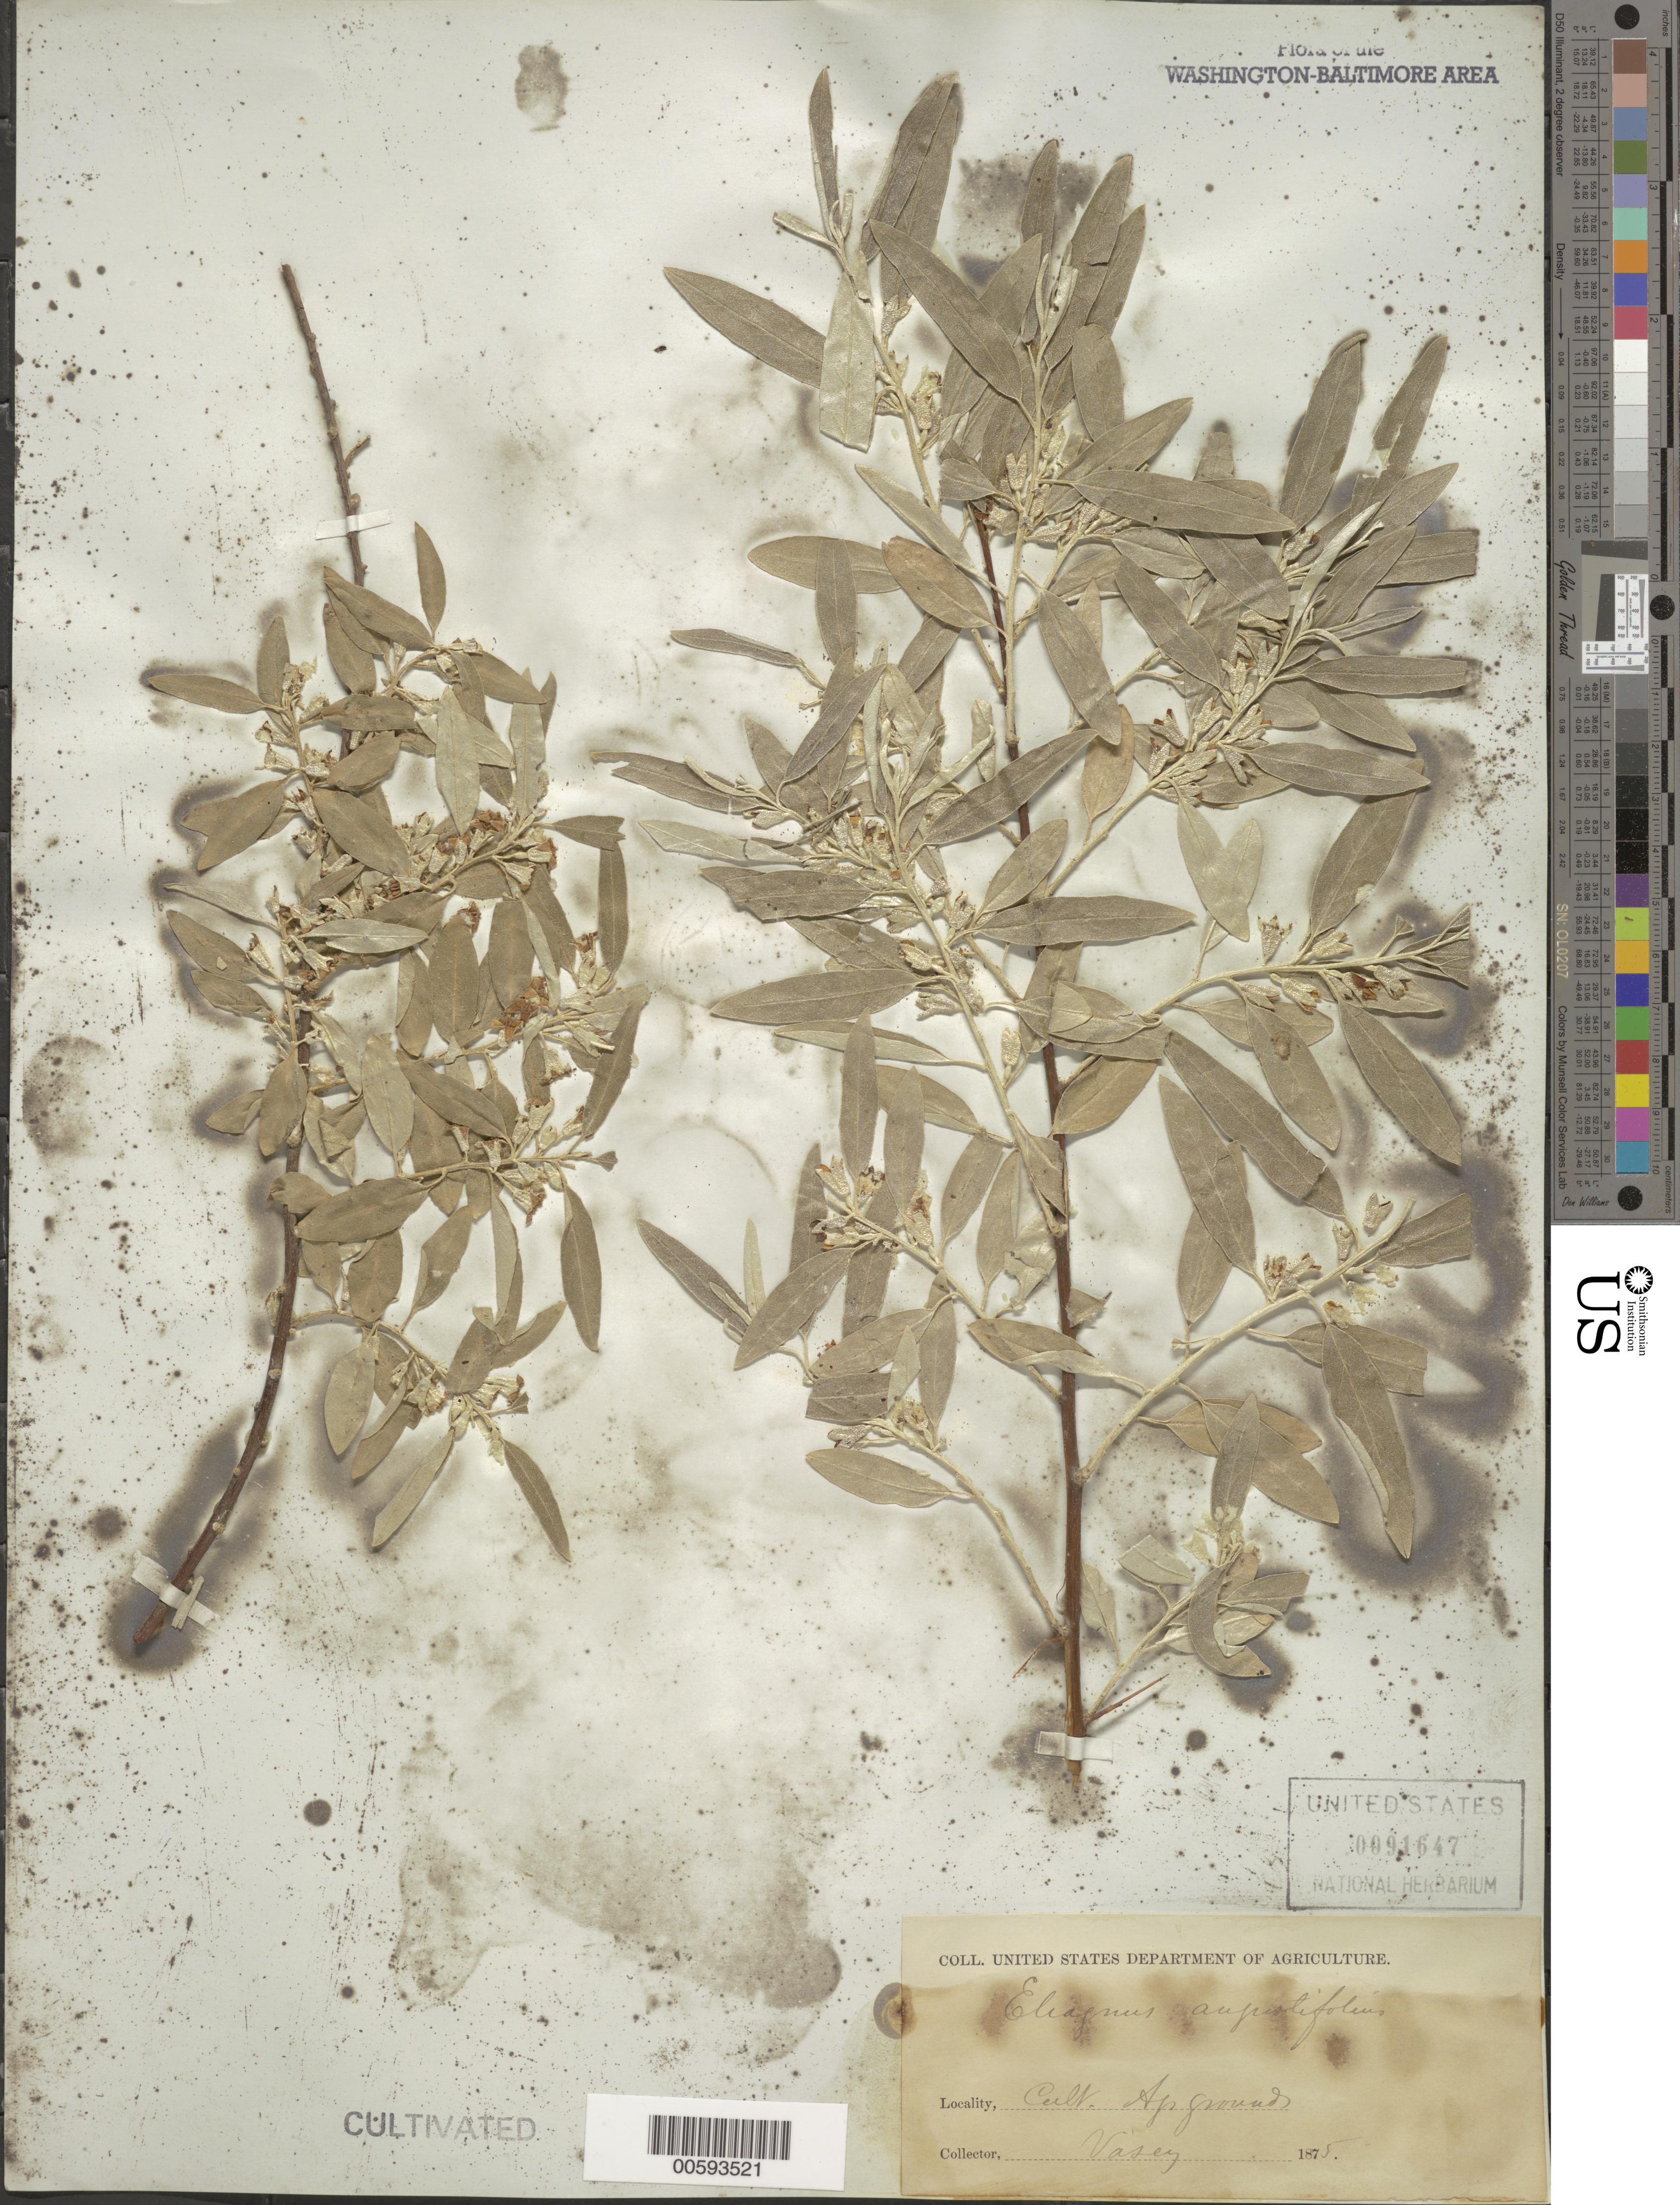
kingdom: Plantae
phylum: Tracheophyta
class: Magnoliopsida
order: Rosales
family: Elaeagnaceae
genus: Elaeagnus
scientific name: Elaeagnus angustifolia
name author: L.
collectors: G. Vasey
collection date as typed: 1875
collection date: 1875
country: United States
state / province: District of Columbia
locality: Department of Agriculture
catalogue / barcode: US 91647